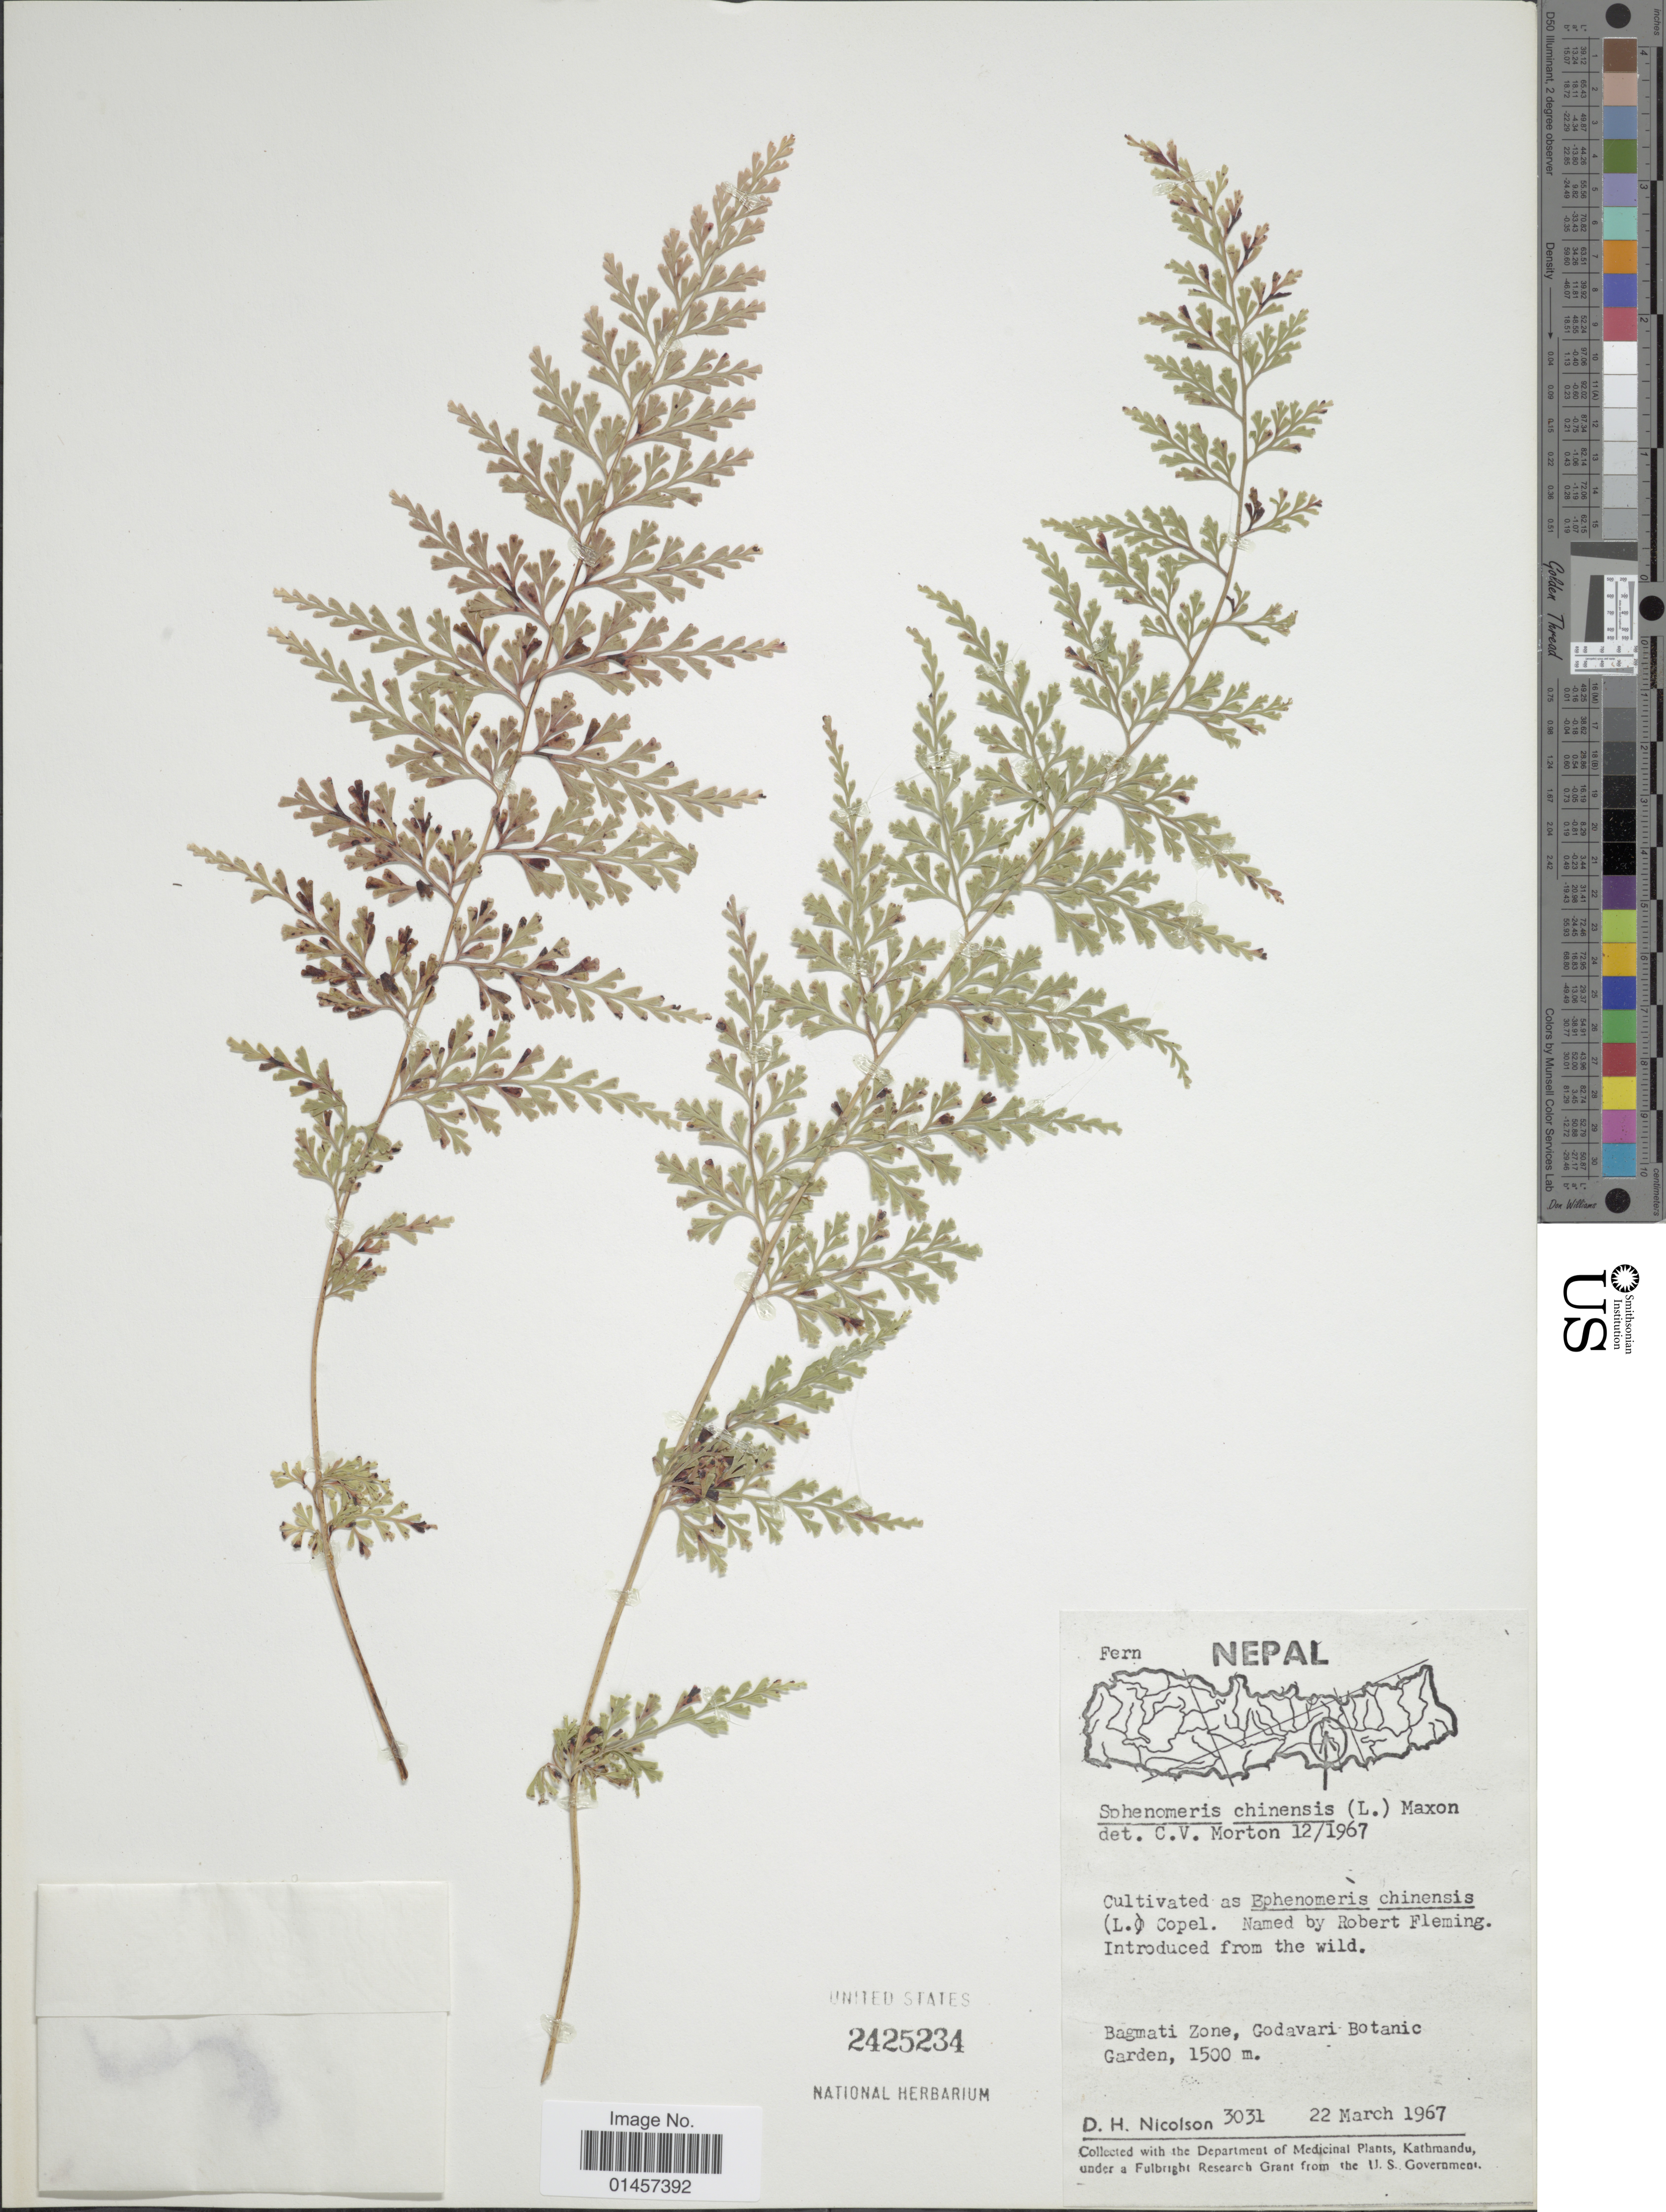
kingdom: Plantae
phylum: Tracheophyta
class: Polypodiopsida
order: Polypodiales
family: Lindsaeaceae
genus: Sphenomeris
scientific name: Sphenomeris chinensis var. chinensis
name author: (L.) Maxon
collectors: D. H. Nicolson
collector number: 3031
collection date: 1967-03-22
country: Nepal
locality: Bagmati Zone, Godavari Botanic Garden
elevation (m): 1500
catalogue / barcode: US 2425234